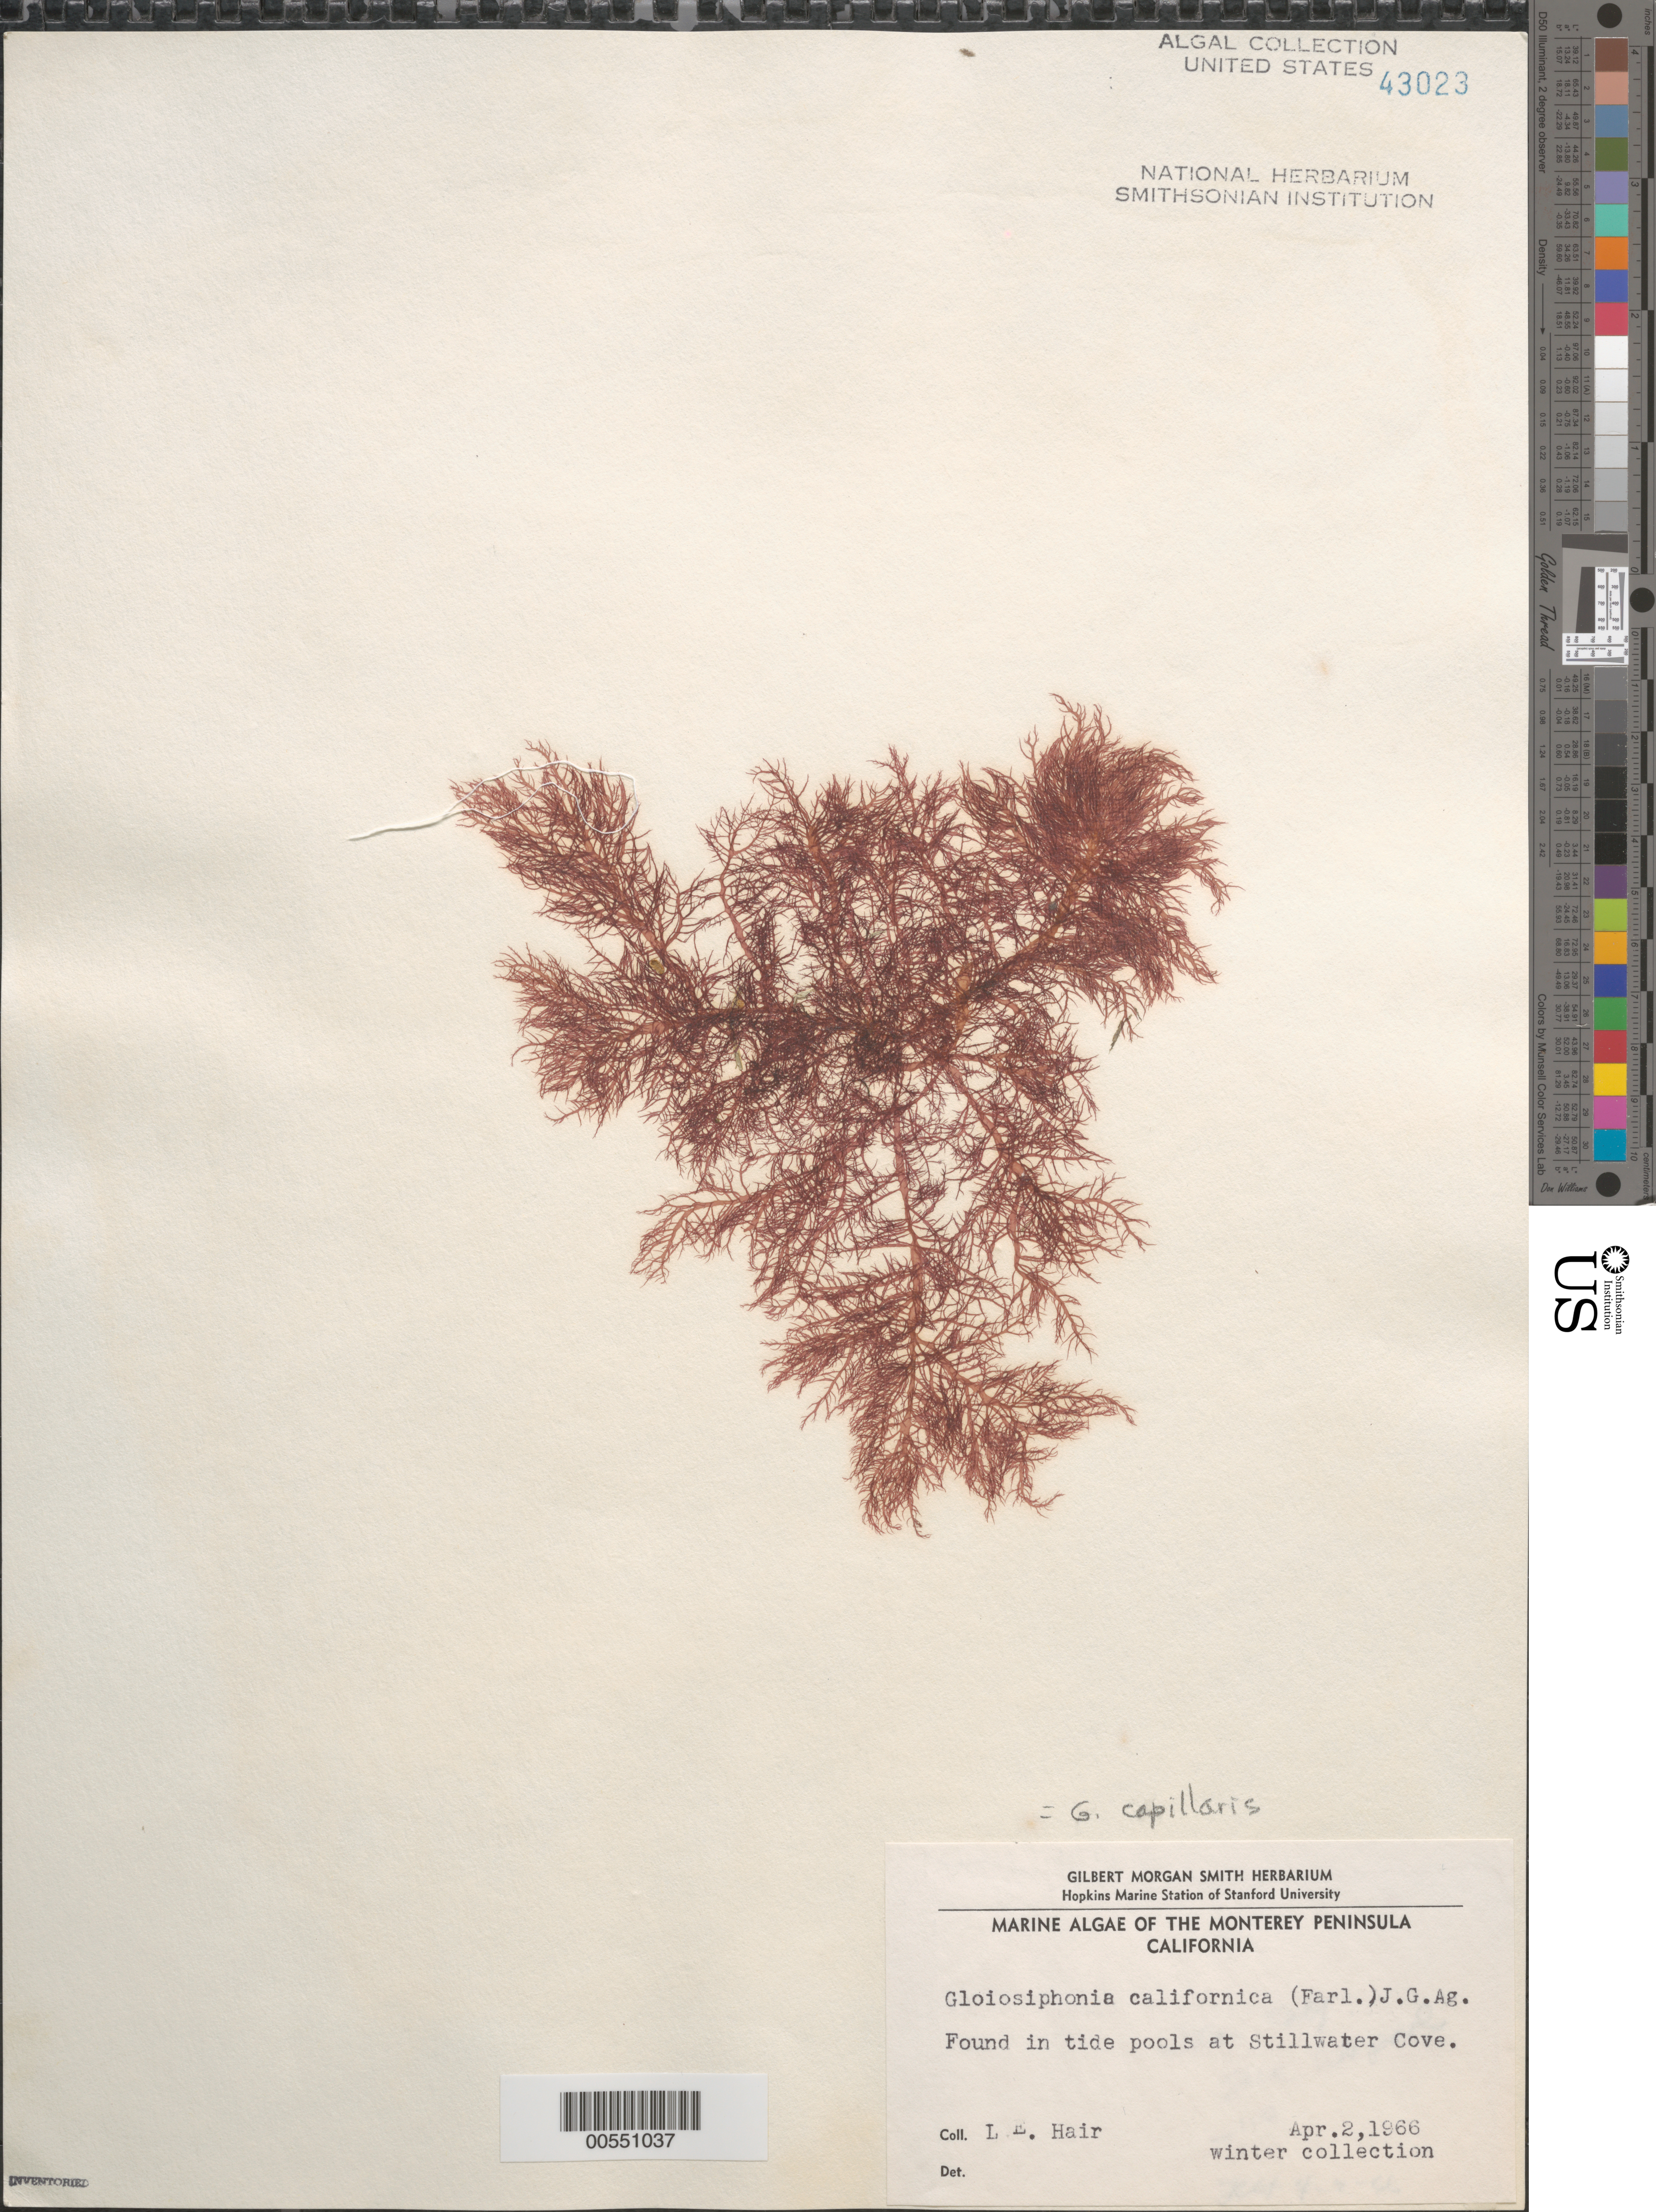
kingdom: Plantae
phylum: Rhodophyta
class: Florideophyceae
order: Gigartinales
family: Gloiosiphoniaceae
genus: Gloiosiphonia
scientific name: Gloiosiphonia capillaris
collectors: L. Hair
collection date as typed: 02 Apr 1966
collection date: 1966-04-02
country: United States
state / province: California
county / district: Monterey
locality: Stillwater Cove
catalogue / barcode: US 43023